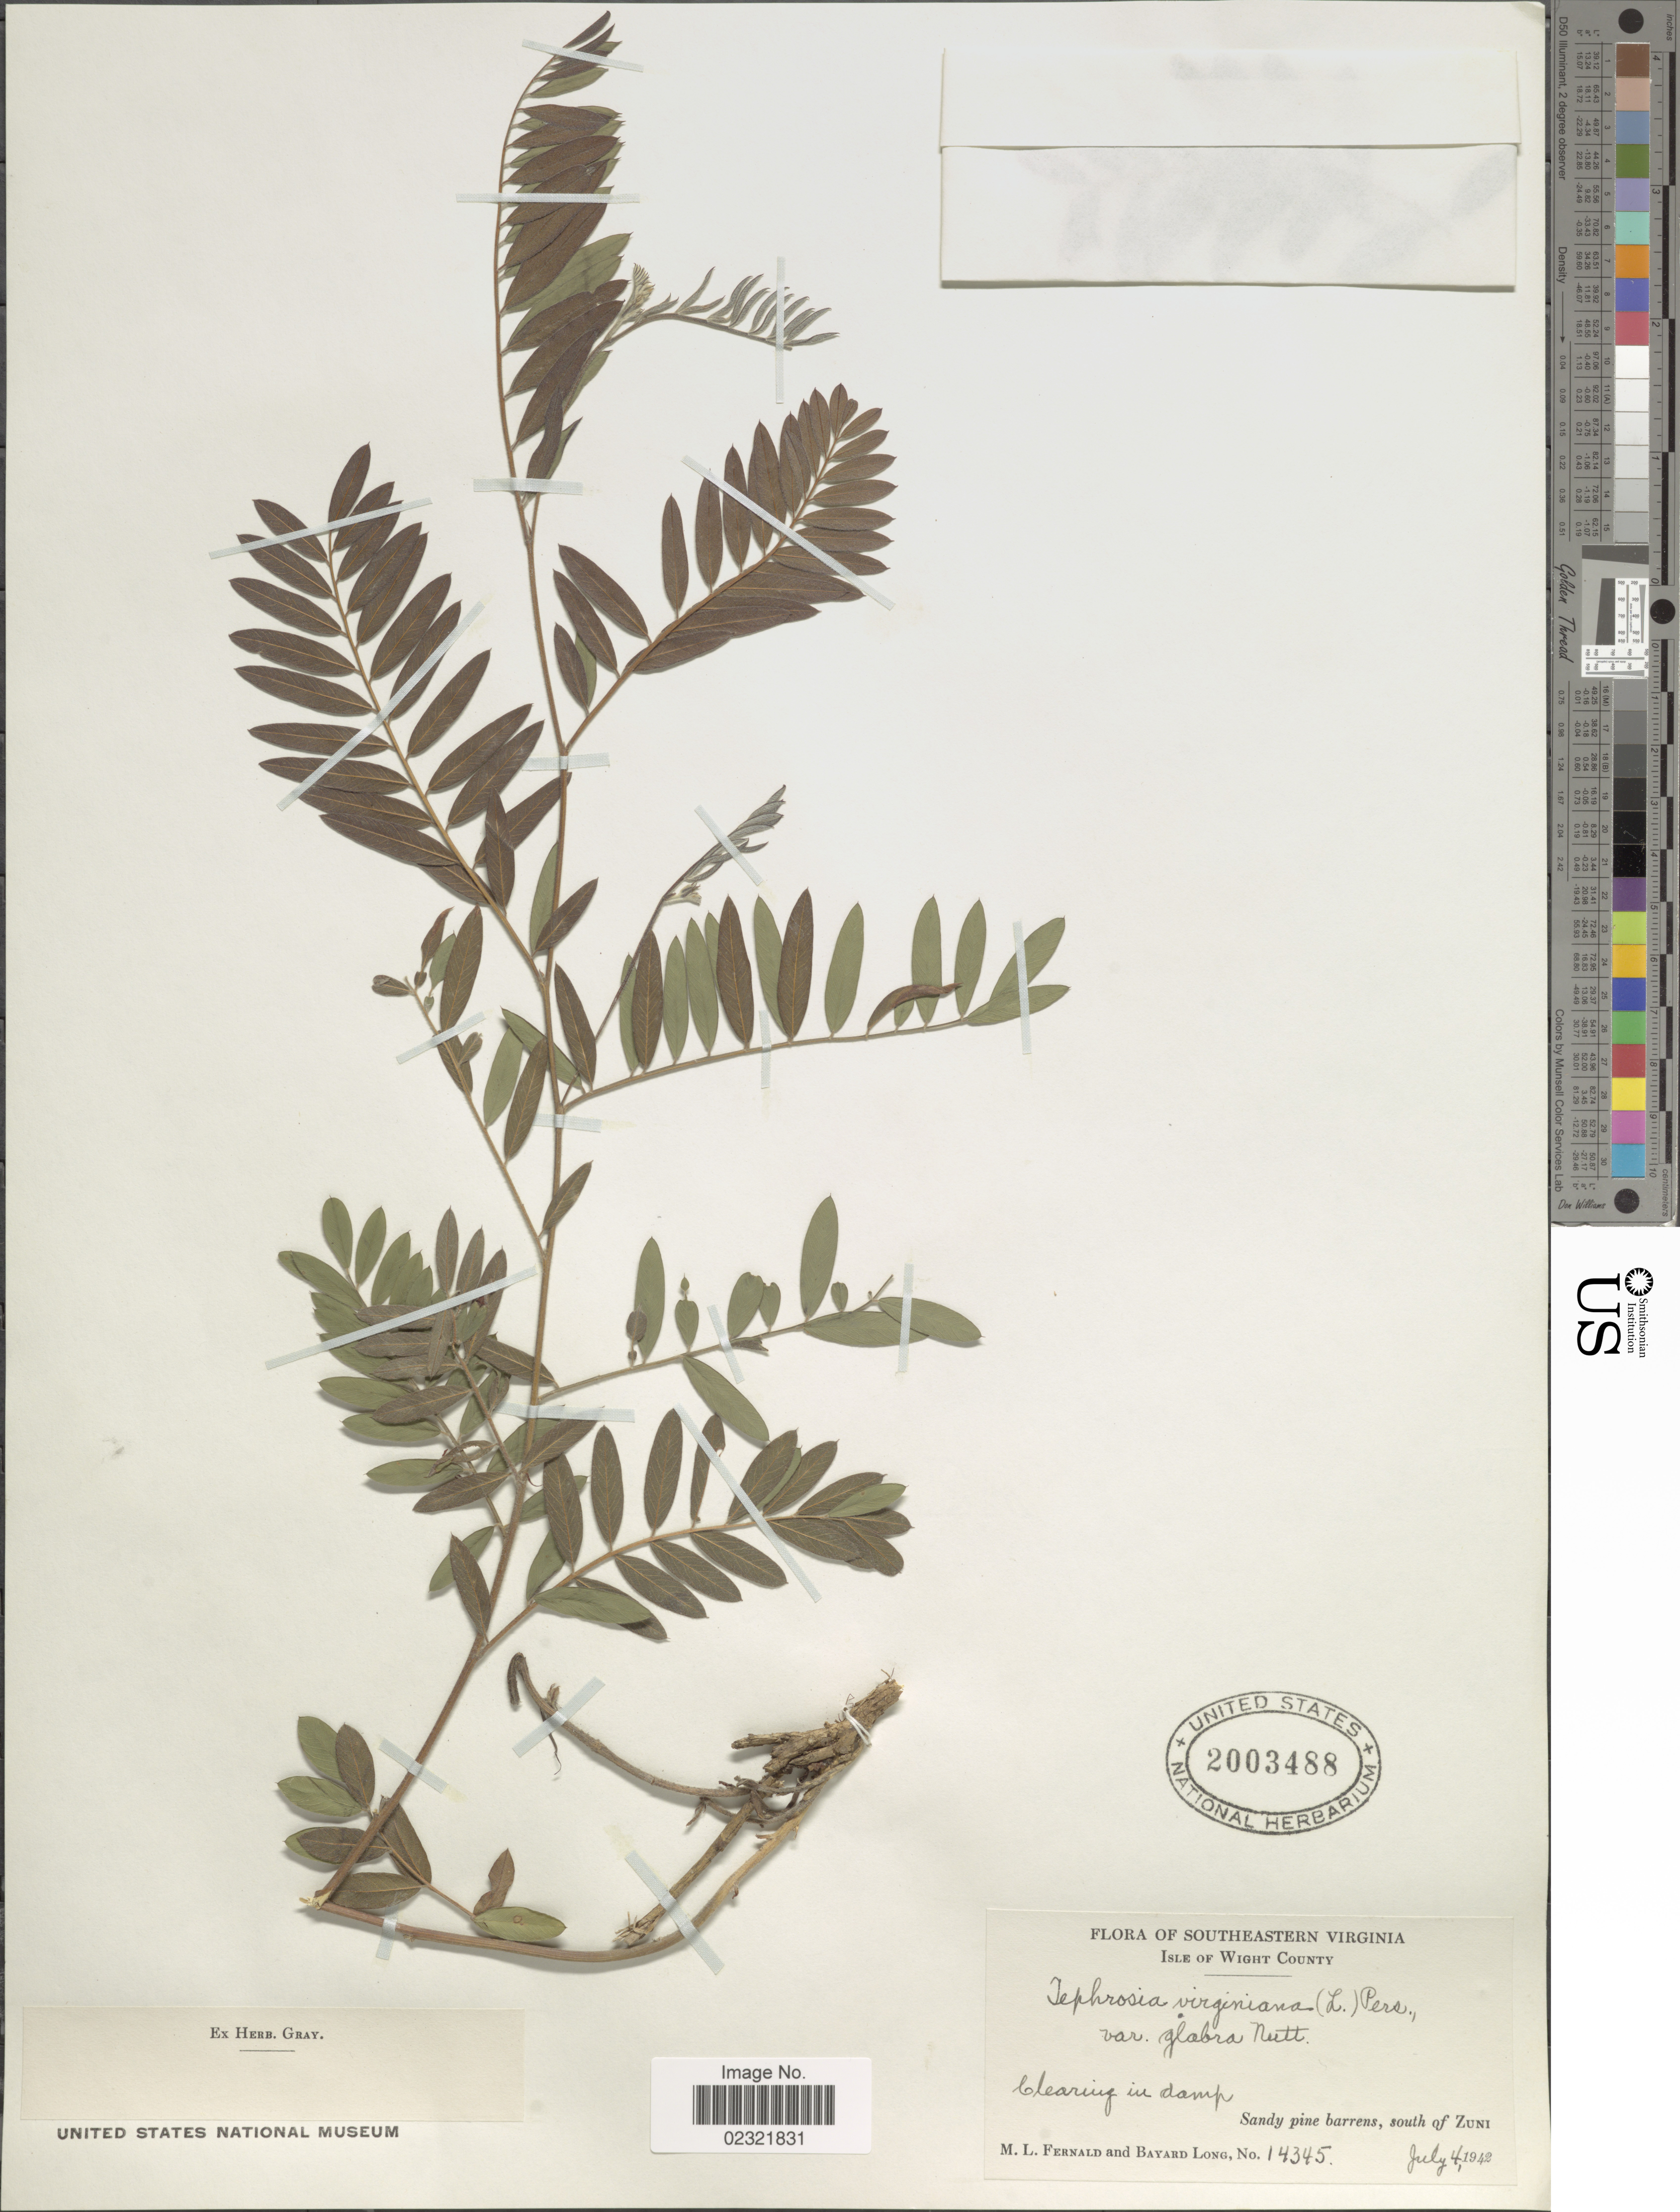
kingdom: Plantae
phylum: Tracheophyta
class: Magnoliopsida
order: Fabales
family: Fabaceae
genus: Tephrosia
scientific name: Tephrosia spicata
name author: (Walter) Torr. & A. Gray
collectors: M. L. Fernald & B. Long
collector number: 14345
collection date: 1942-07-04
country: United States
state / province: Virginia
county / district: Isle of Wight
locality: Southeastern Virginia, Isle of Wight County, Clearing in damp, Sandy pine barrens, south of Zuni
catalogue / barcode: US 2003488